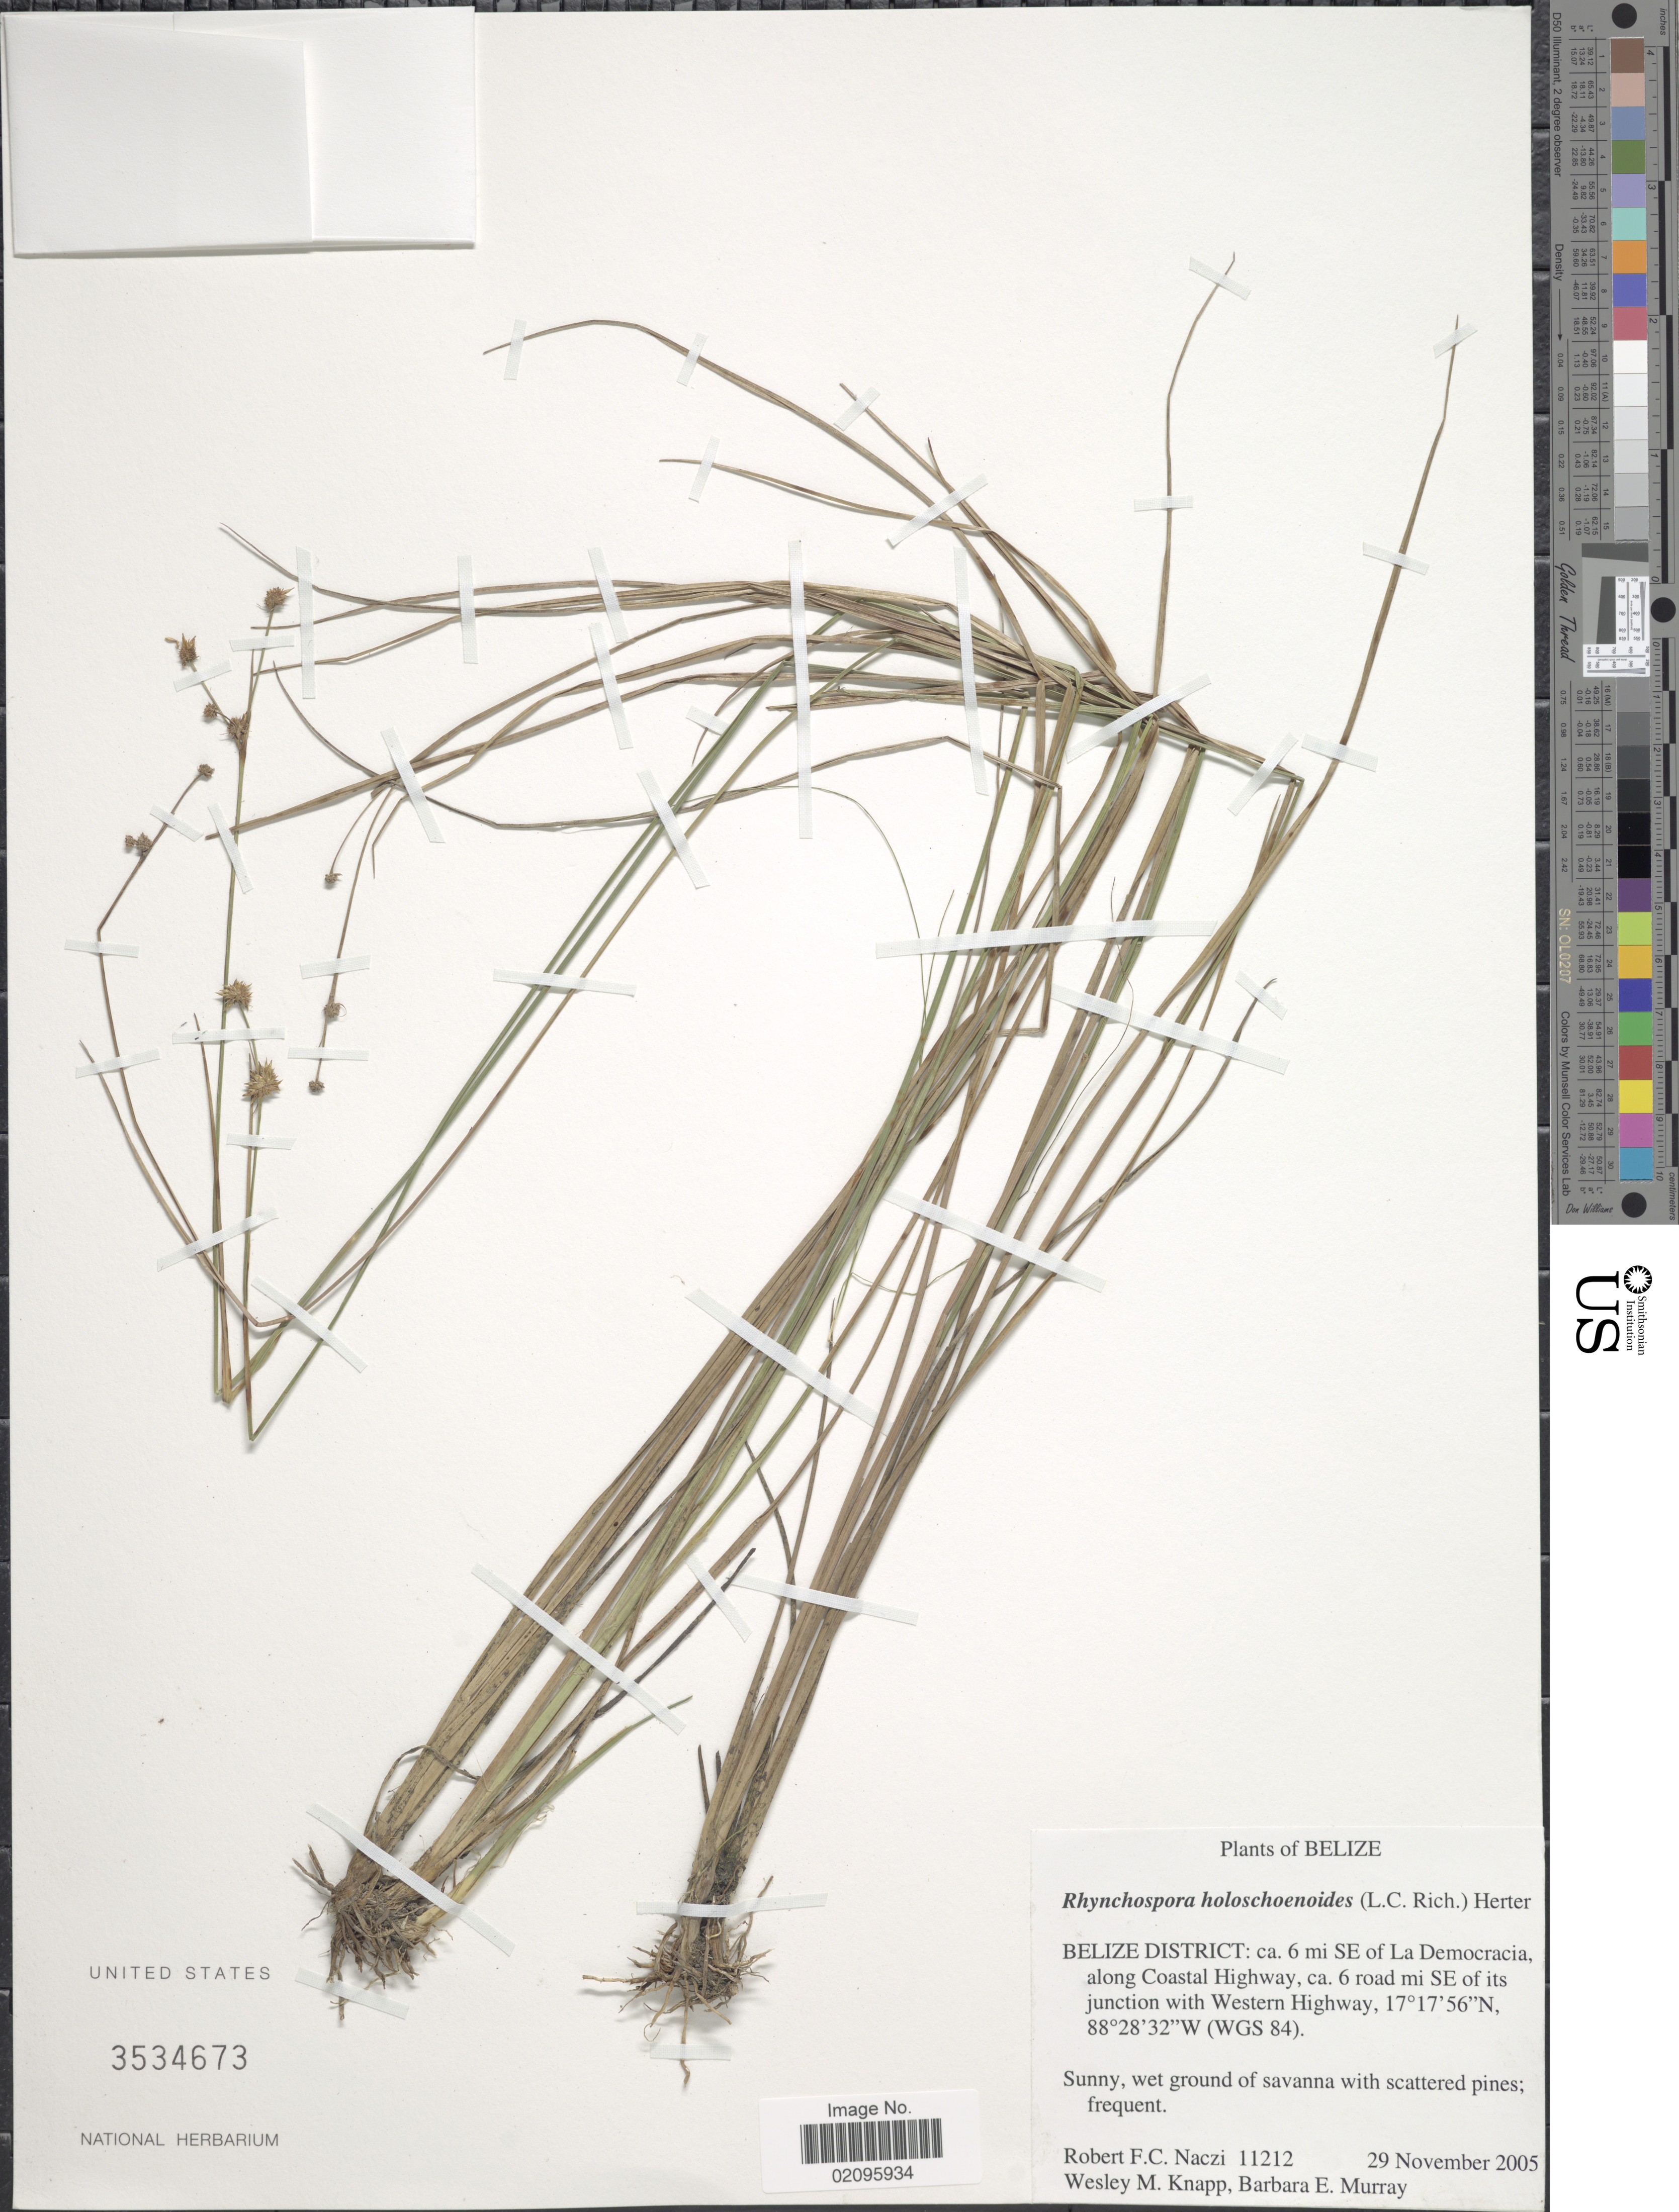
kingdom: Plantae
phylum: Tracheophyta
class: Liliopsida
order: Poales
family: Cyperaceae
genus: Rhynchospora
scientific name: Rhynchospora holoschoenoides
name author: (Rich.) Herter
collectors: R. F. C. Naczi, W. Knapp & B. Murray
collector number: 11212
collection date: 2005-11-29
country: Belize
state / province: Belize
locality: Ca. 6 mi SE of La Democracia, along Coastal Highway, ca. 6 road mi SE of its junction with Western Highway, (WGS 84).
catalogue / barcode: US 3534673